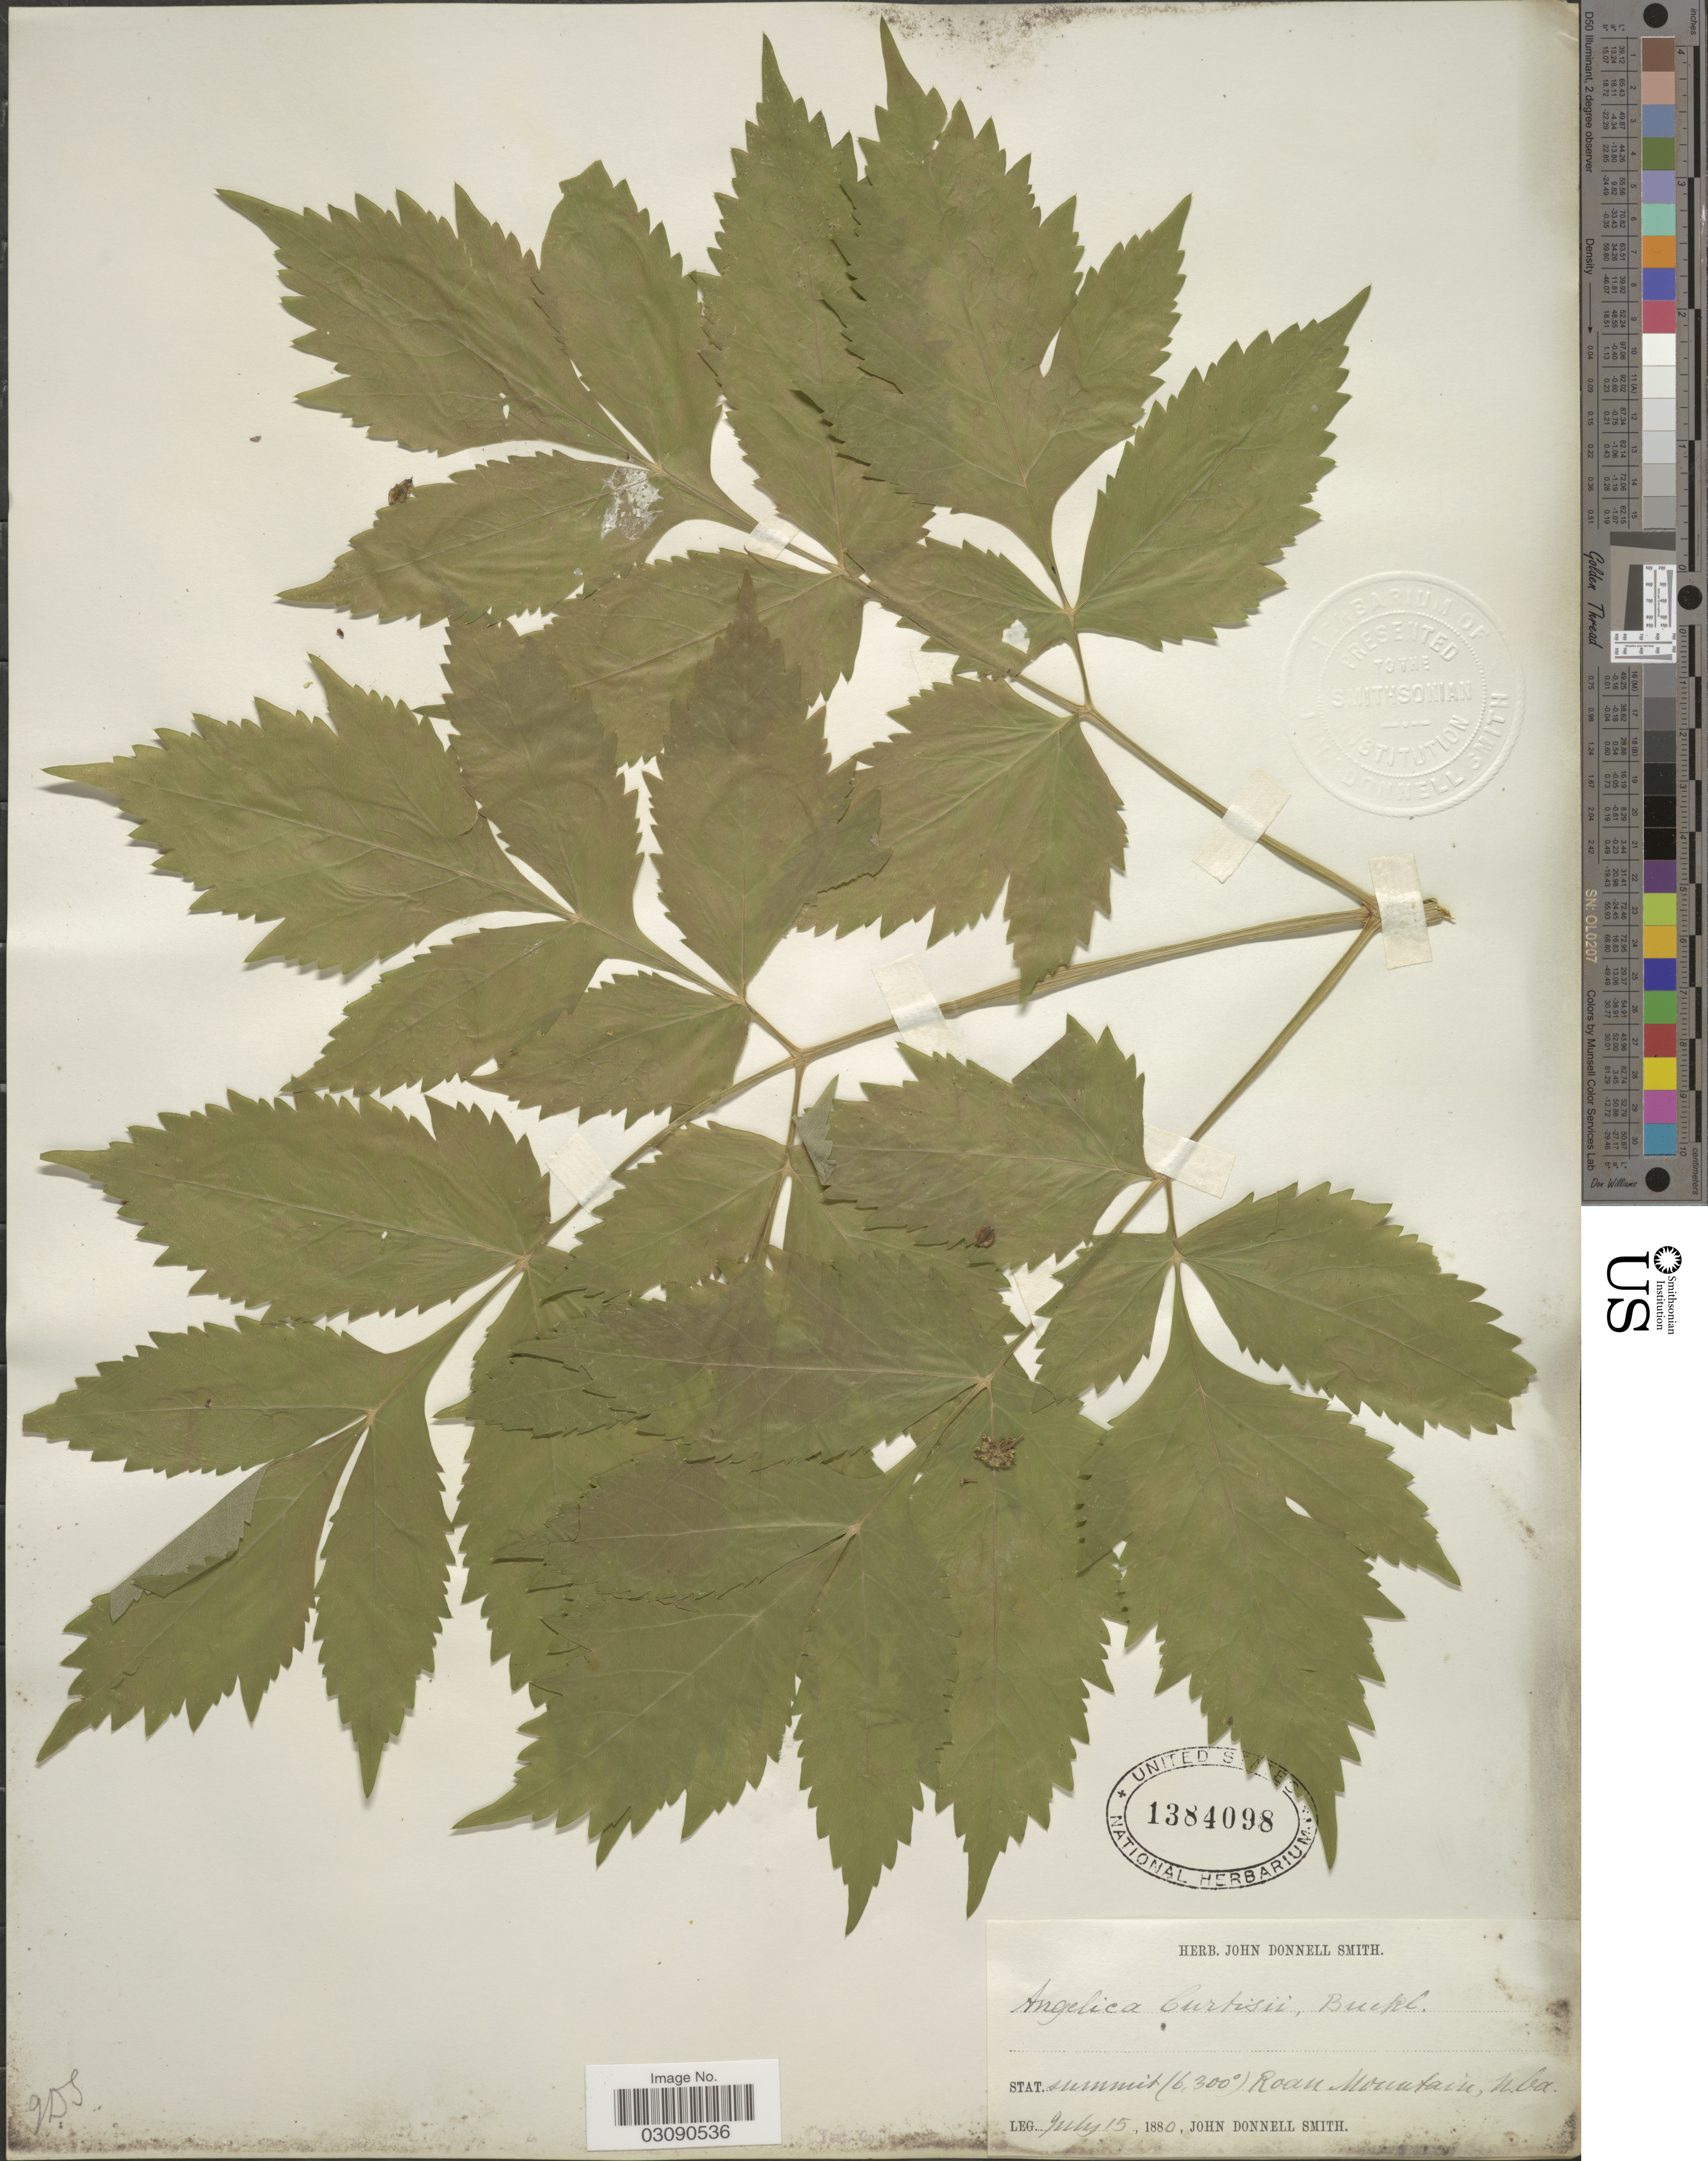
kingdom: Plantae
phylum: Tracheophyta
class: Magnoliopsida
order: Apiales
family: Apiaceae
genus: Angelica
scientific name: Angelica triquinata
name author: Michx.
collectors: J. Donnell Smith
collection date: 1880-07-15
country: United States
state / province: North Carolina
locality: Stat. summit Roan Mountain.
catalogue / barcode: US 1384098